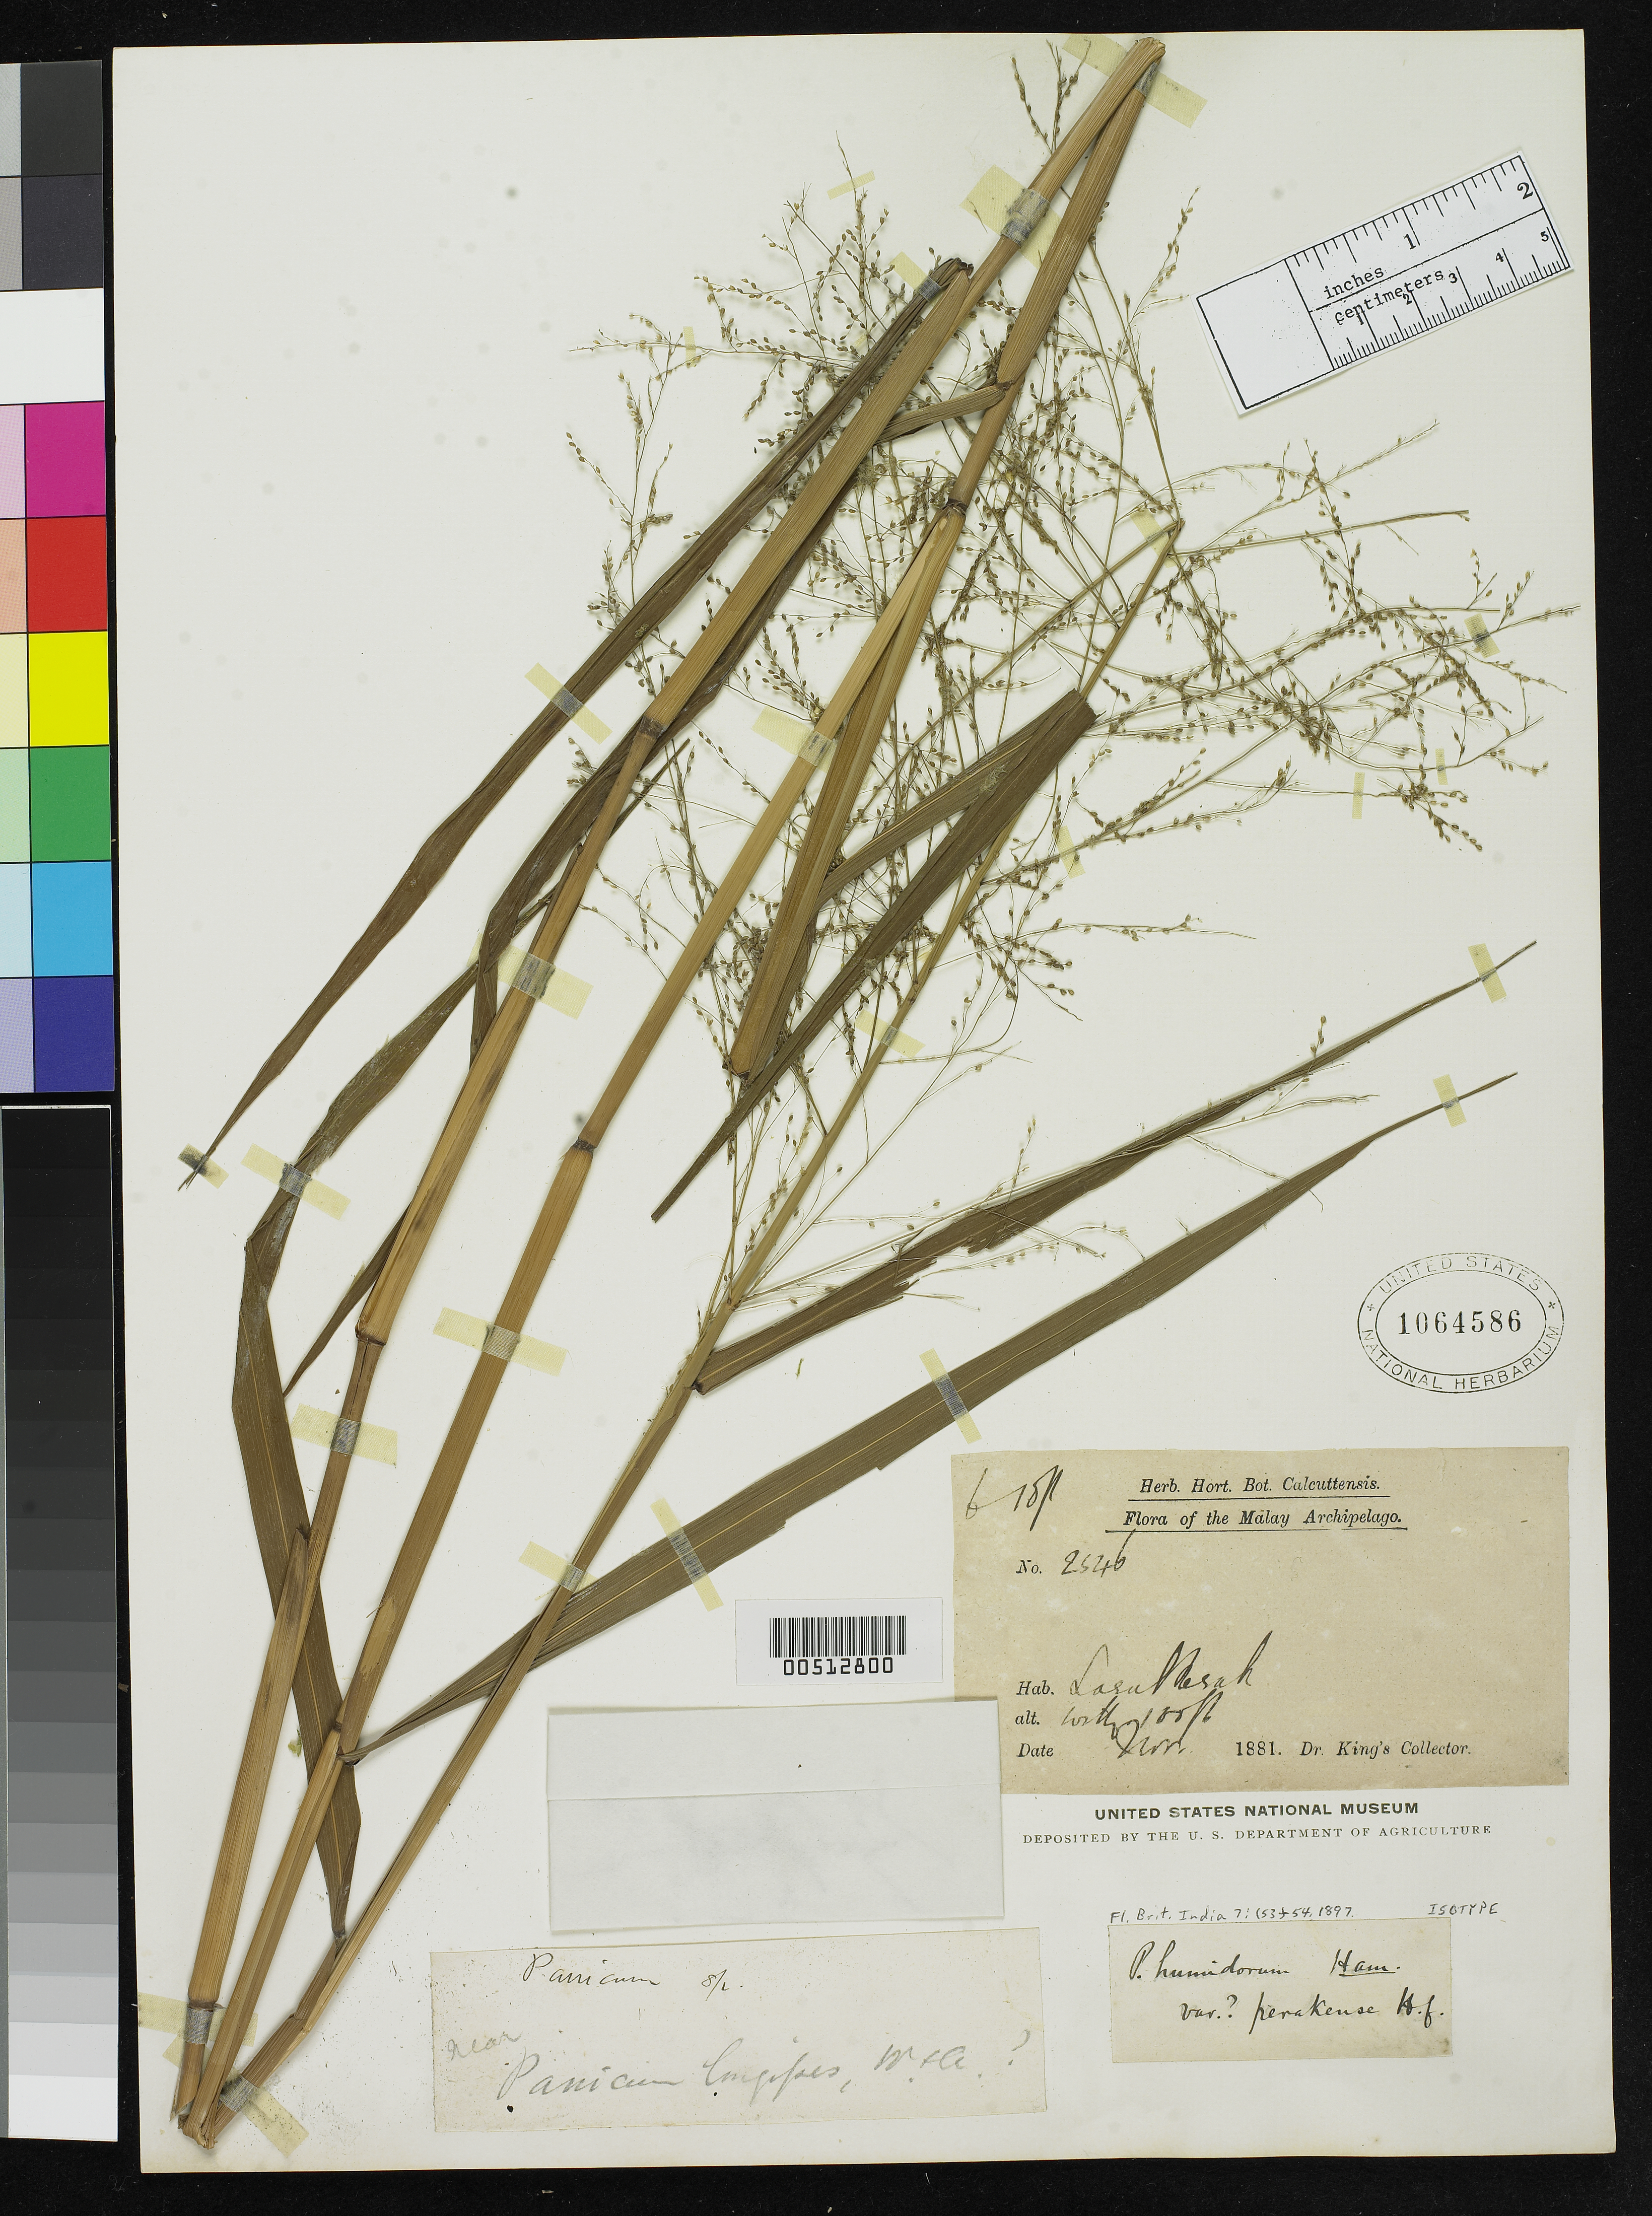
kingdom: Plantae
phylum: Tracheophyta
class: Liliopsida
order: Poales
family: Poaceae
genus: Panicum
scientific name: Panicum humidorum var. perakense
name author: Hook. f.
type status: Isotype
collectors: Dr. King's collector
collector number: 2546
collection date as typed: Nov 1881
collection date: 1881-11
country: Malaysia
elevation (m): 30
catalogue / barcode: US 1064586